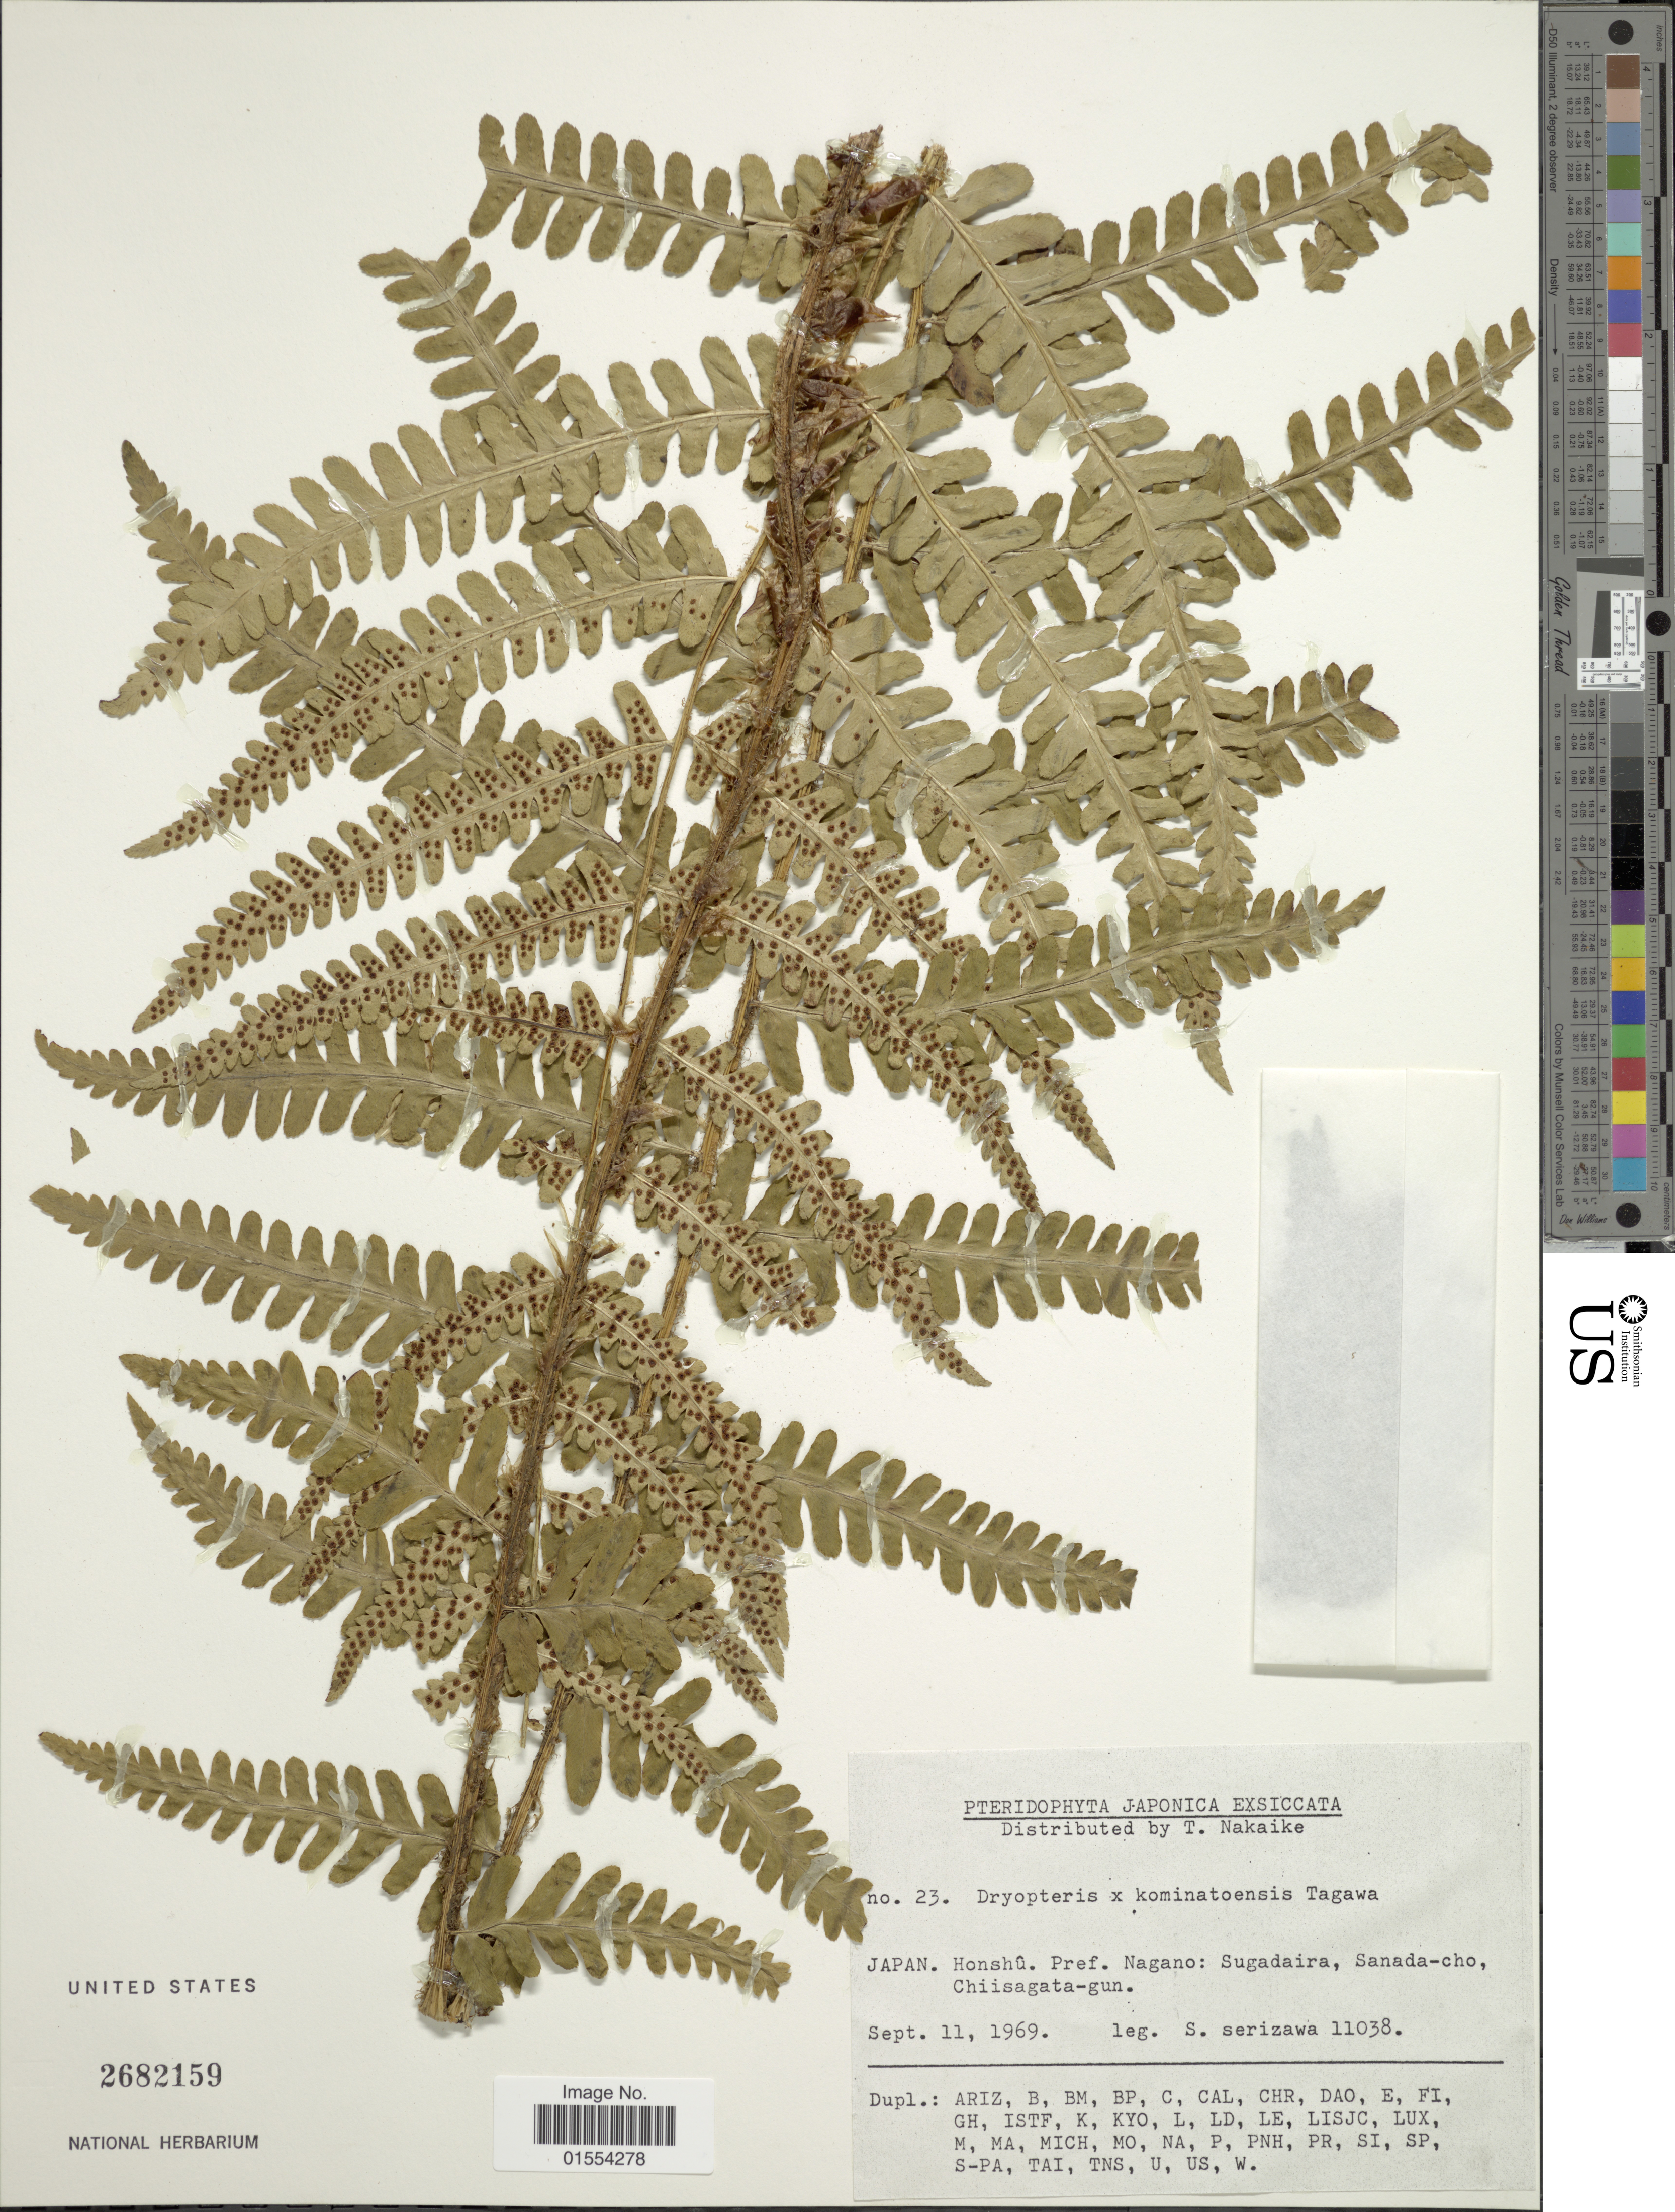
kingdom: Plantae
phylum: Tracheophyta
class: Polypodiopsida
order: Polypodiales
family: Dryopteridaceae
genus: Dryopteris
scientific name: Dryopteris kominatoensis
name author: Tagawa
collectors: S. Serizawa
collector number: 11038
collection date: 1969-09-11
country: Japan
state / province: Nagano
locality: Japan. Honshu. Pref. Nagano: Sugadaira, Sanada-cho Chiisagata-gun. Japonica.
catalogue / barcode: US 2682159